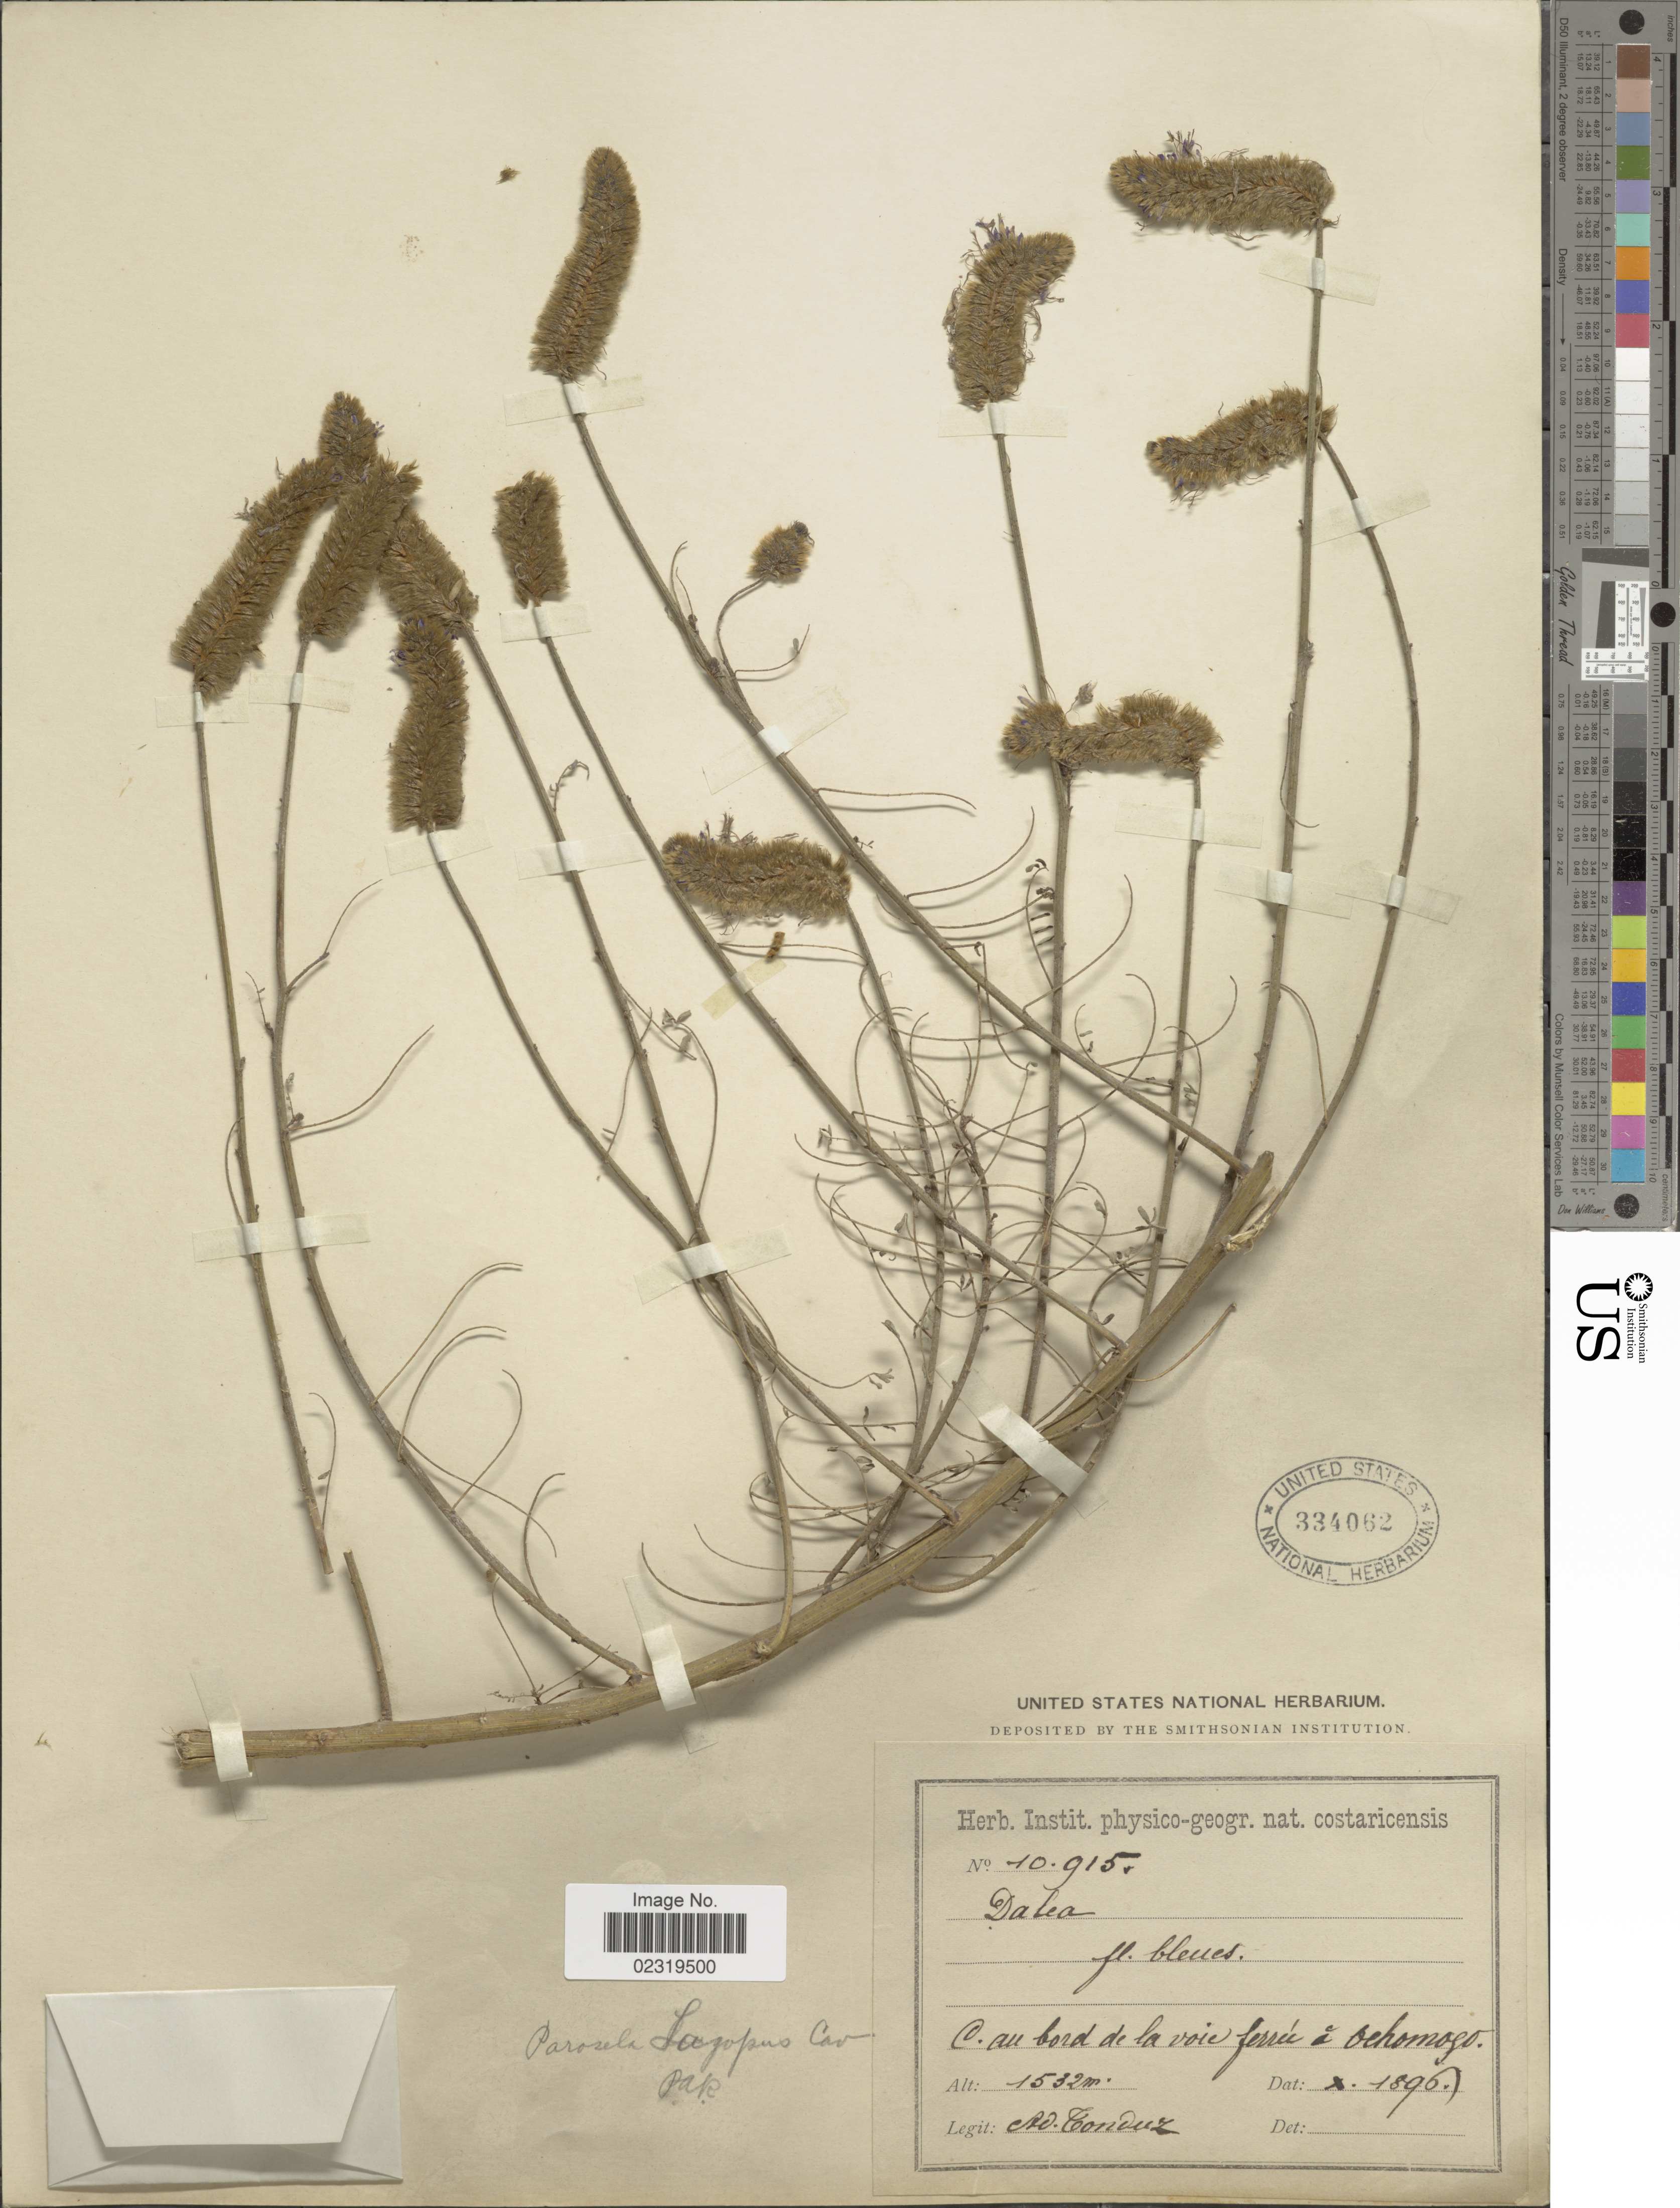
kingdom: Plantae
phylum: Tracheophyta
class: Magnoliopsida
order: Fabales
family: Fabaceae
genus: Dalea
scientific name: Dalea leporina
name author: (Aiton) Bullock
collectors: A. Tonduz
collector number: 10915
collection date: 1896-10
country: Costa Rica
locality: C. an bord de la voie ferrée á Ochomogo.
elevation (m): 1532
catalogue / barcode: US 334062